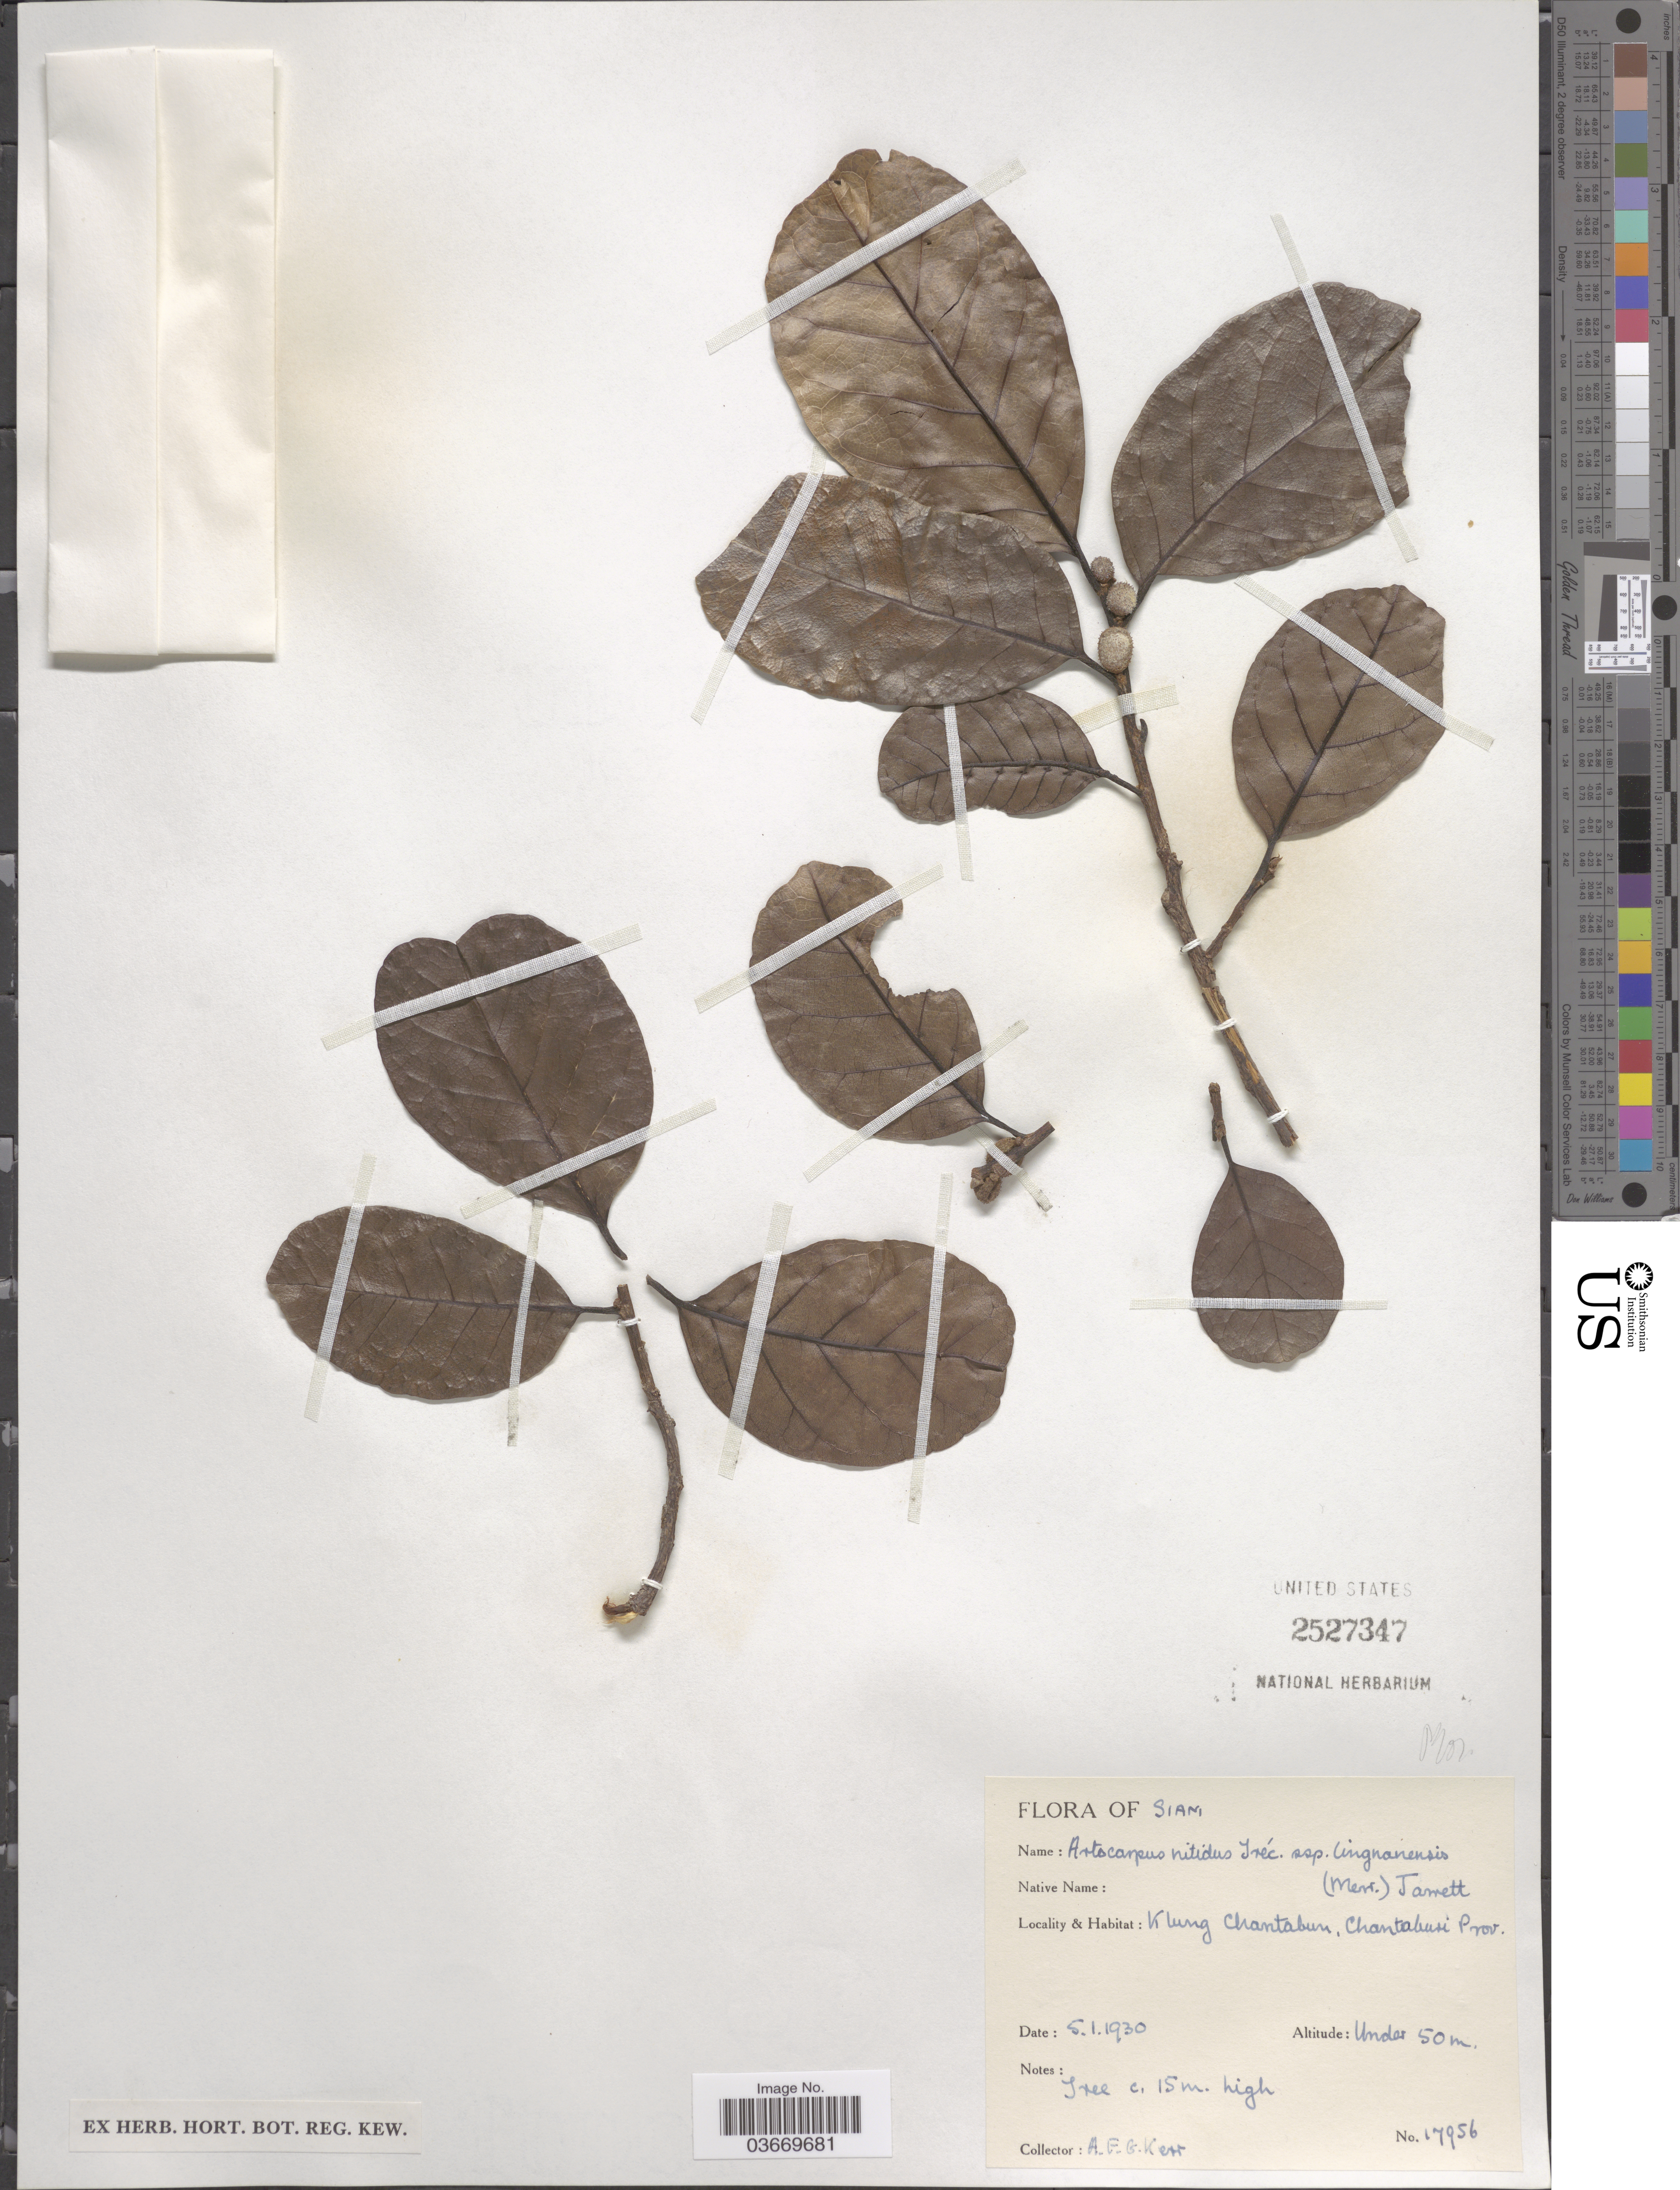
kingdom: Plantae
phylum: Tracheophyta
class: Magnoliopsida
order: Rosales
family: Moraceae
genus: Artocarpus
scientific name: Artocarpus nitidus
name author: Trécul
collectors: A. F. G. Kerr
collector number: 17956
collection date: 1930-01-05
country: Thailand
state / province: Chanthaburi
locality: Siam. Klung Chantaburi, Chantaburi Prov.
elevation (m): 50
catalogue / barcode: US 2527347